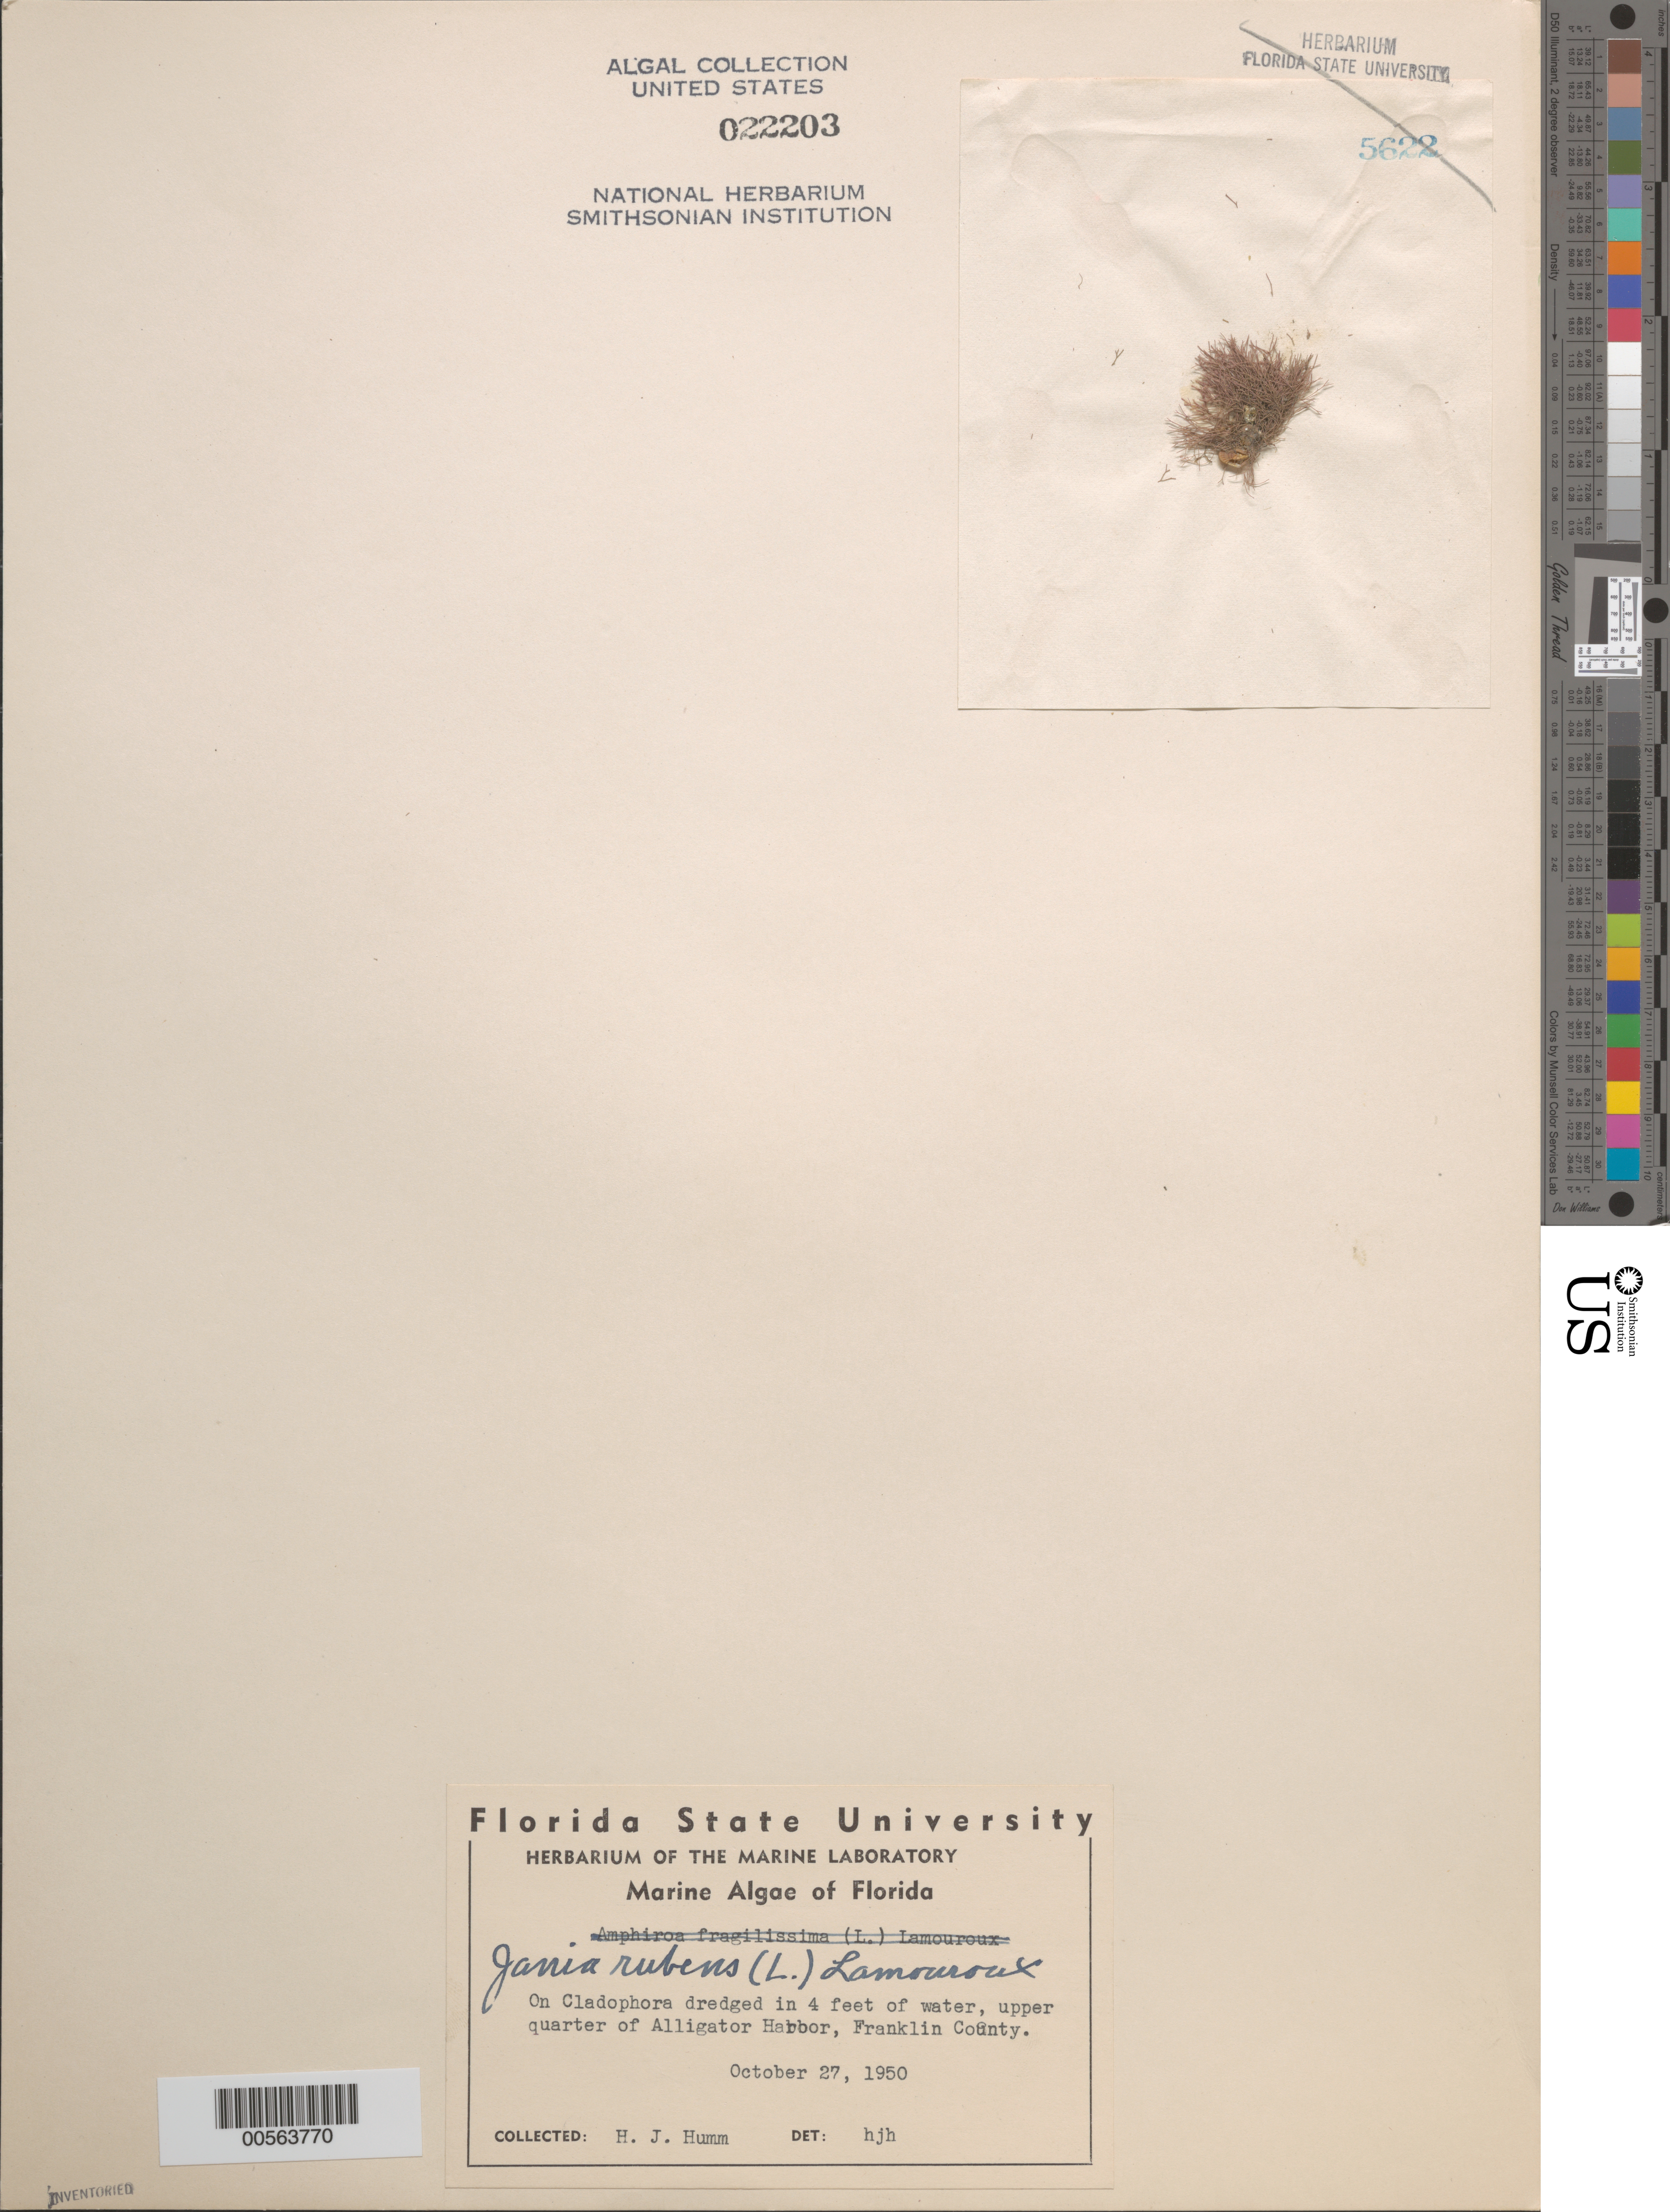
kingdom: Plantae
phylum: Rhodophyta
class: Florideophyceae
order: Corallinales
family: Corallinaceae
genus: Jania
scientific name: Jania rubens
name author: (L.) J.V.Lamouroux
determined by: Humm, Harold J.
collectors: H. J. Humm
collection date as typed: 27 Oct 1950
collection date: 1950-10-27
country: United States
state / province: Florida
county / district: Franklin County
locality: Alligator Harbor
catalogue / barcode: US 22203